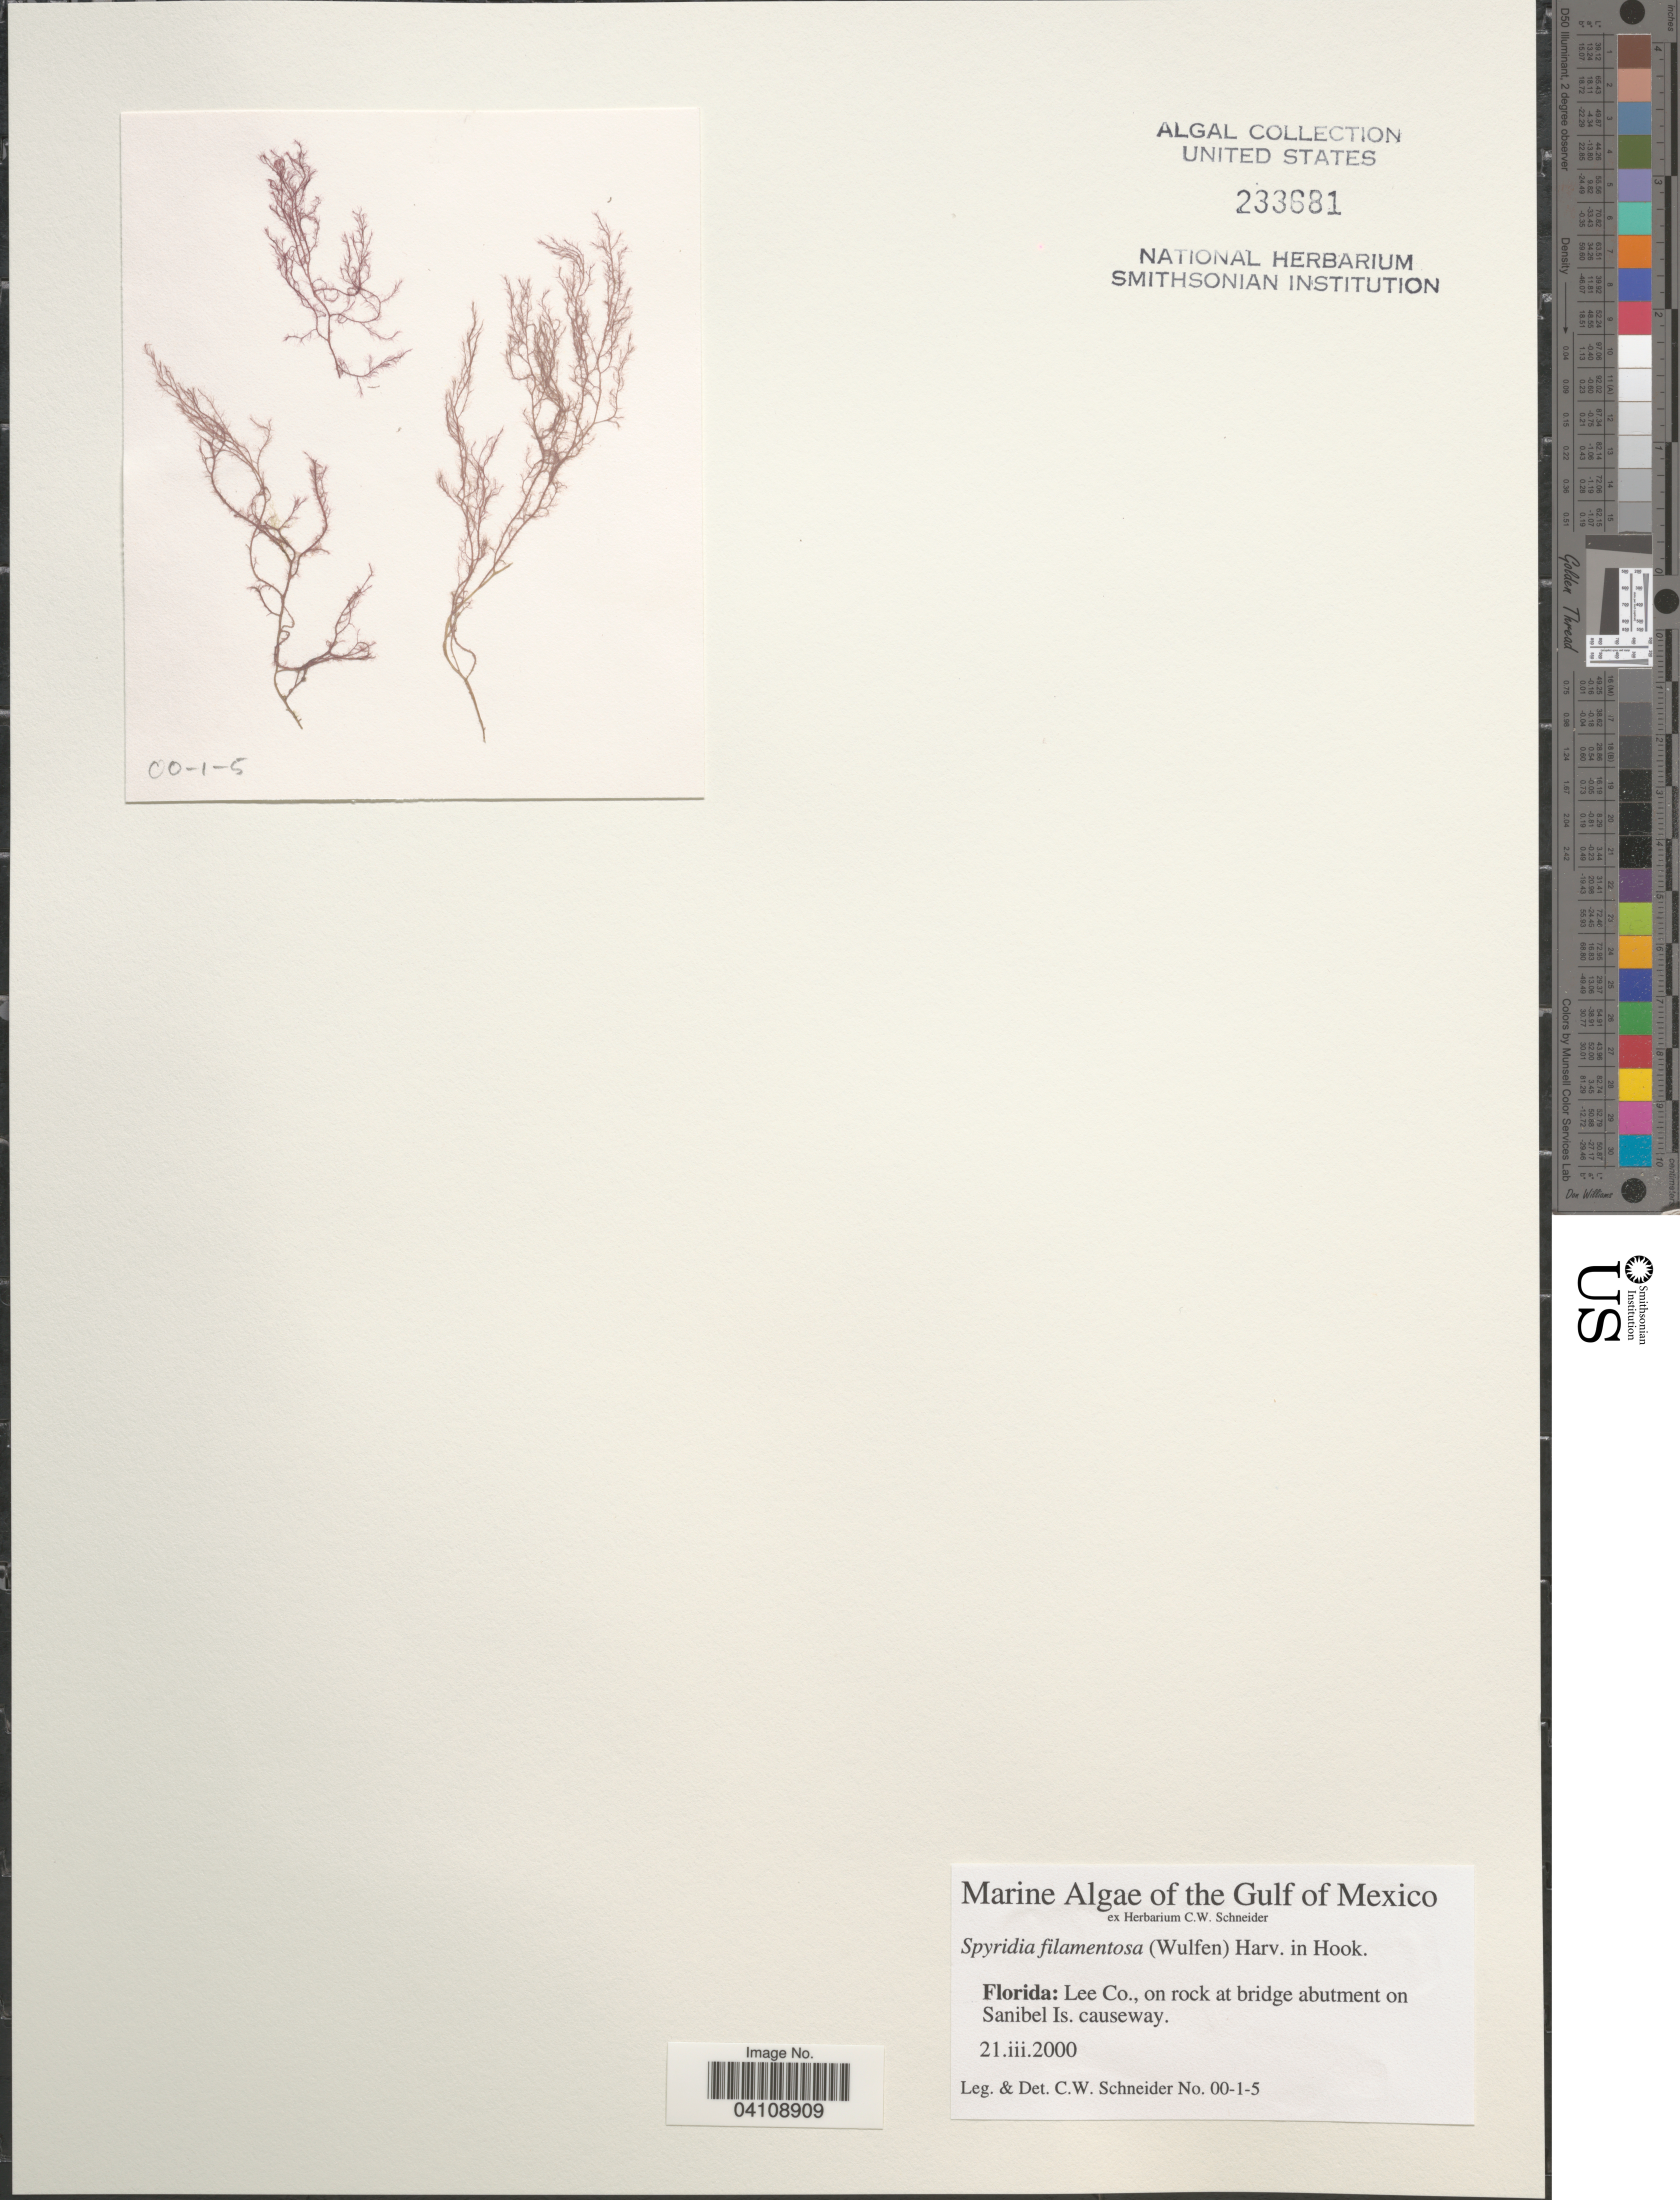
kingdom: Plantae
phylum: Rhodophyta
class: Florideophyceae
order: Ceramiales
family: Spyridiaceae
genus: Spyridia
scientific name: Spyridia filamentosa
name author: (Wulfen) Harv.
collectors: C. W.Schneider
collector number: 00-1-5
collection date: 2000-03-21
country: United States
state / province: Florida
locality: The Gulf of Mexico. Lee Co., on rock at bridge abutment on Sanibel Is. causeway.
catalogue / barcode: US 233681